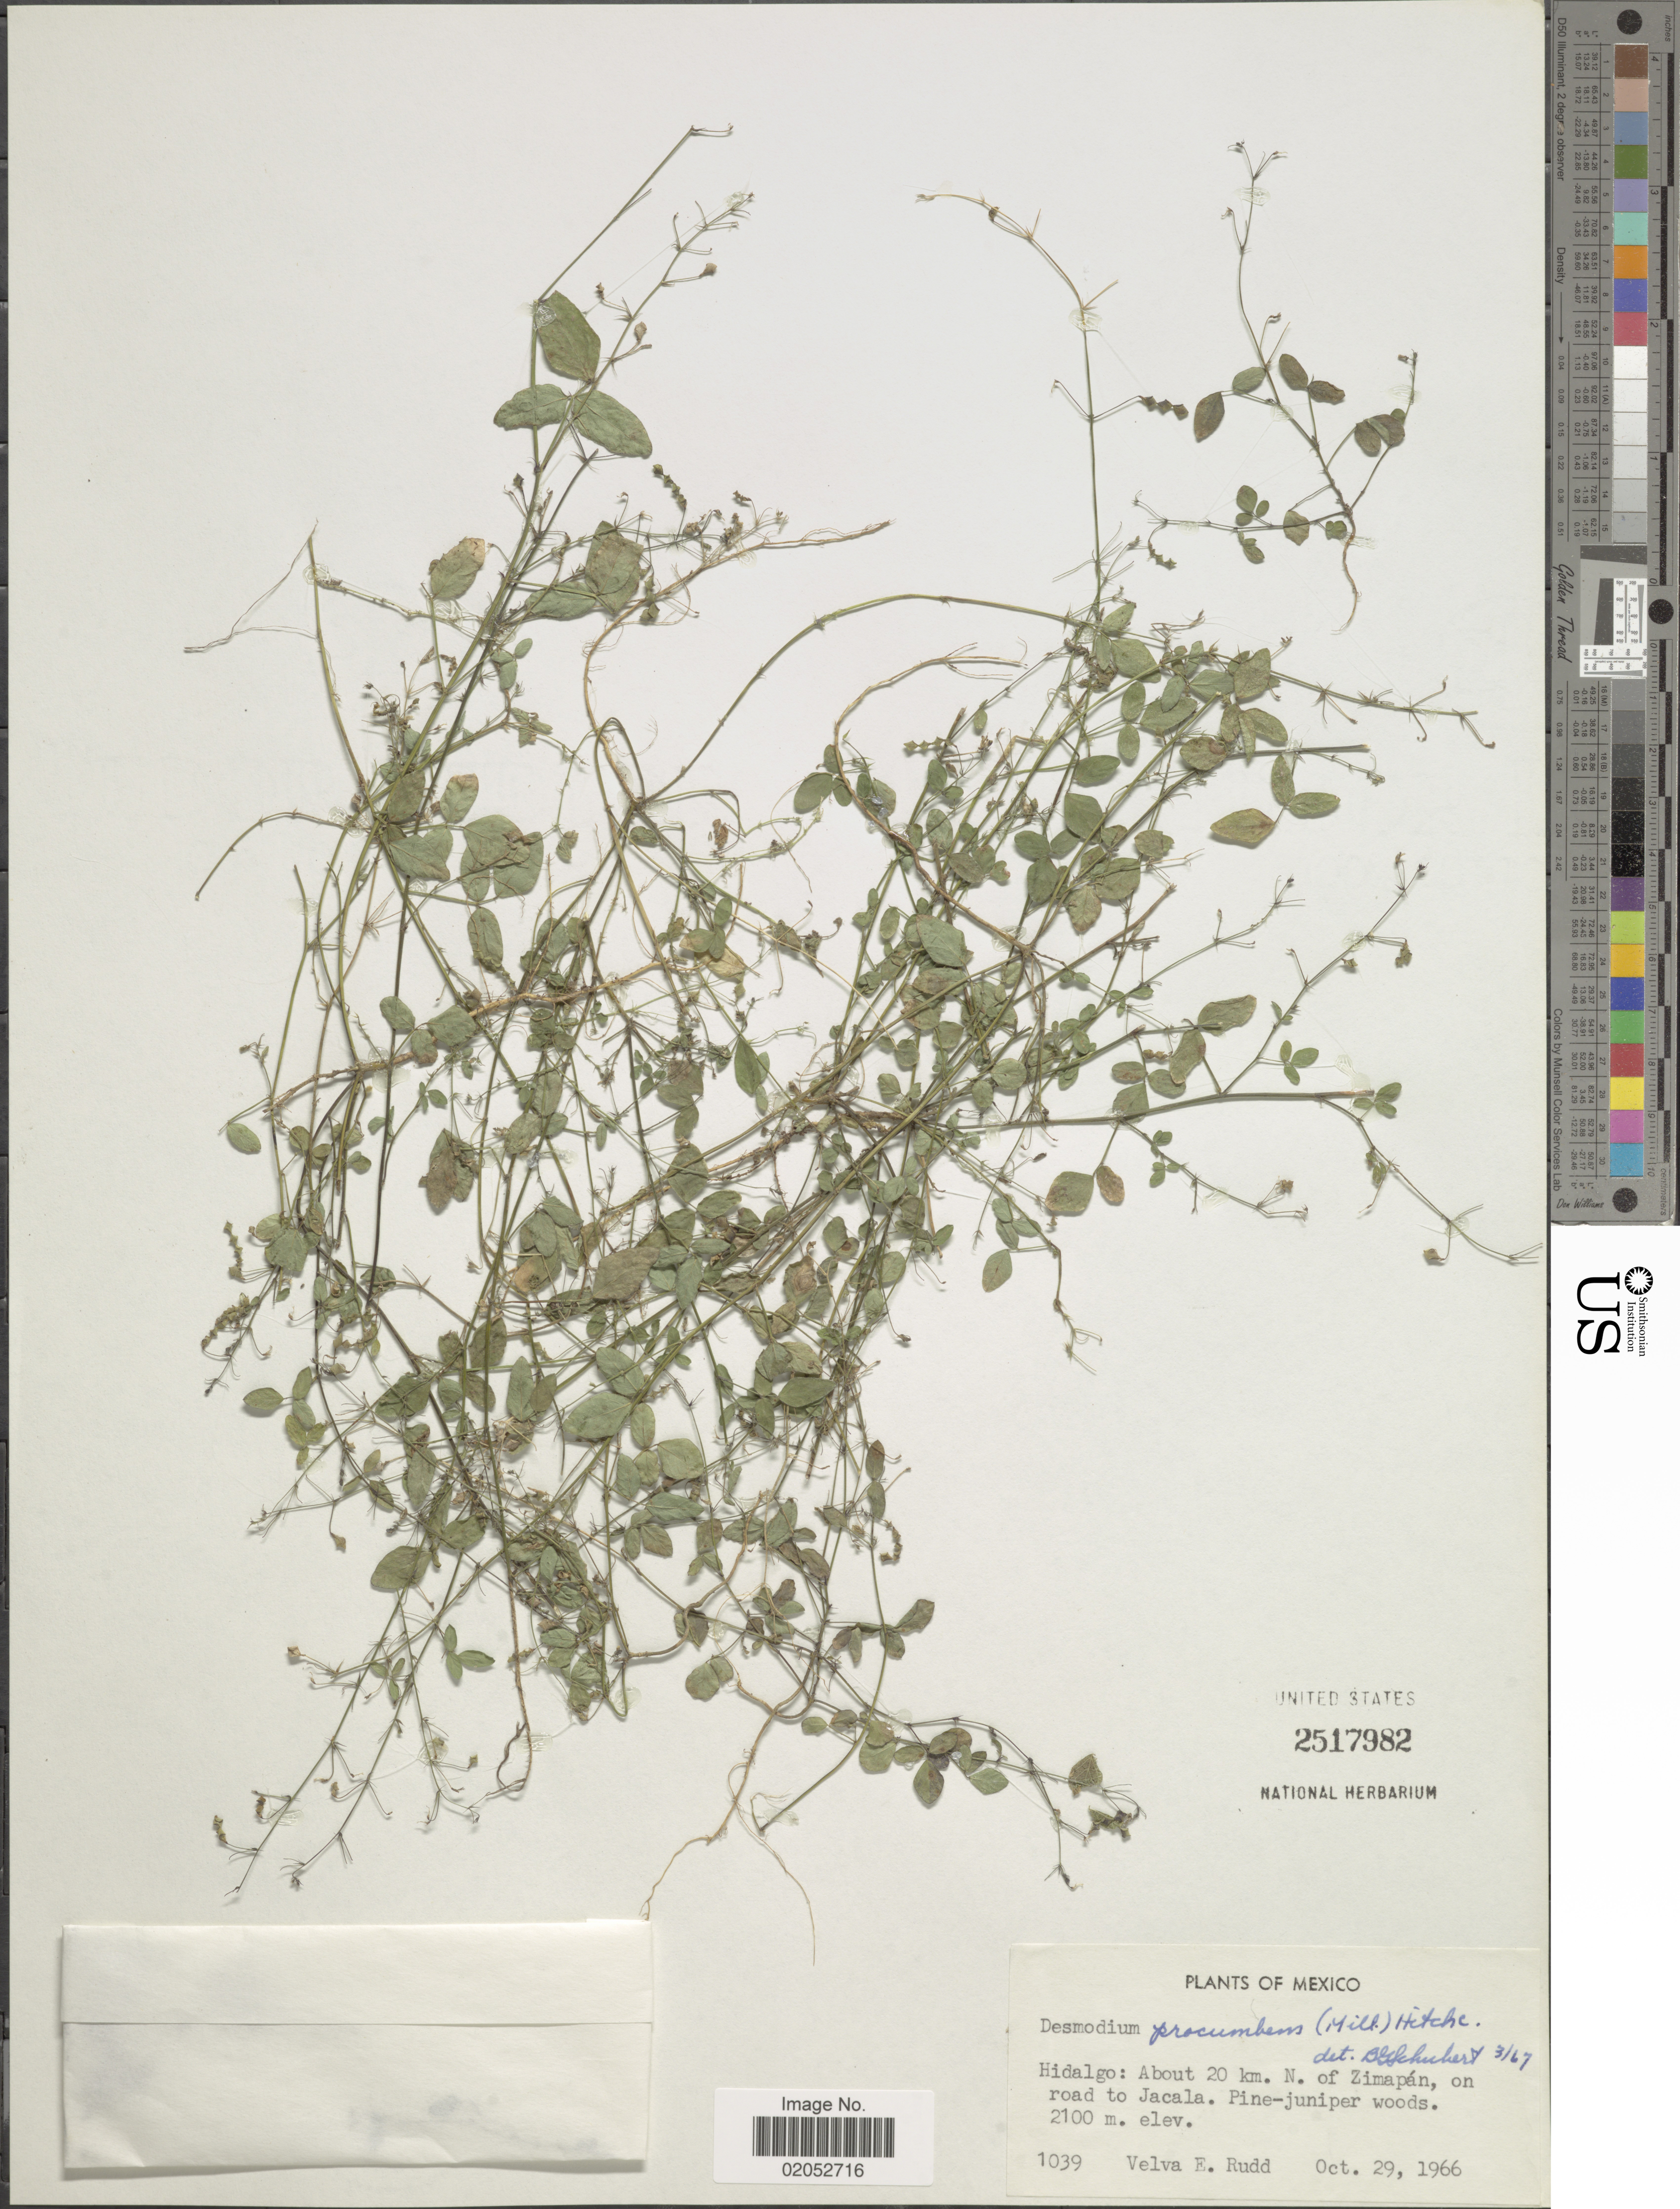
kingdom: Plantae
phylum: Tracheophyta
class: Magnoliopsida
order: Fabales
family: Fabaceae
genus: Desmodium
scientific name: Desmodium procumbens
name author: (Mill.) Hitchc.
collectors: V. E. Rudd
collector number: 1039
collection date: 1966-10-29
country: Mexico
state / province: Hidalgo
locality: Hidalgo: About 20 km. N. of Zimapan, on road to Jacala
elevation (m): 2100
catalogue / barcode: US 2517982